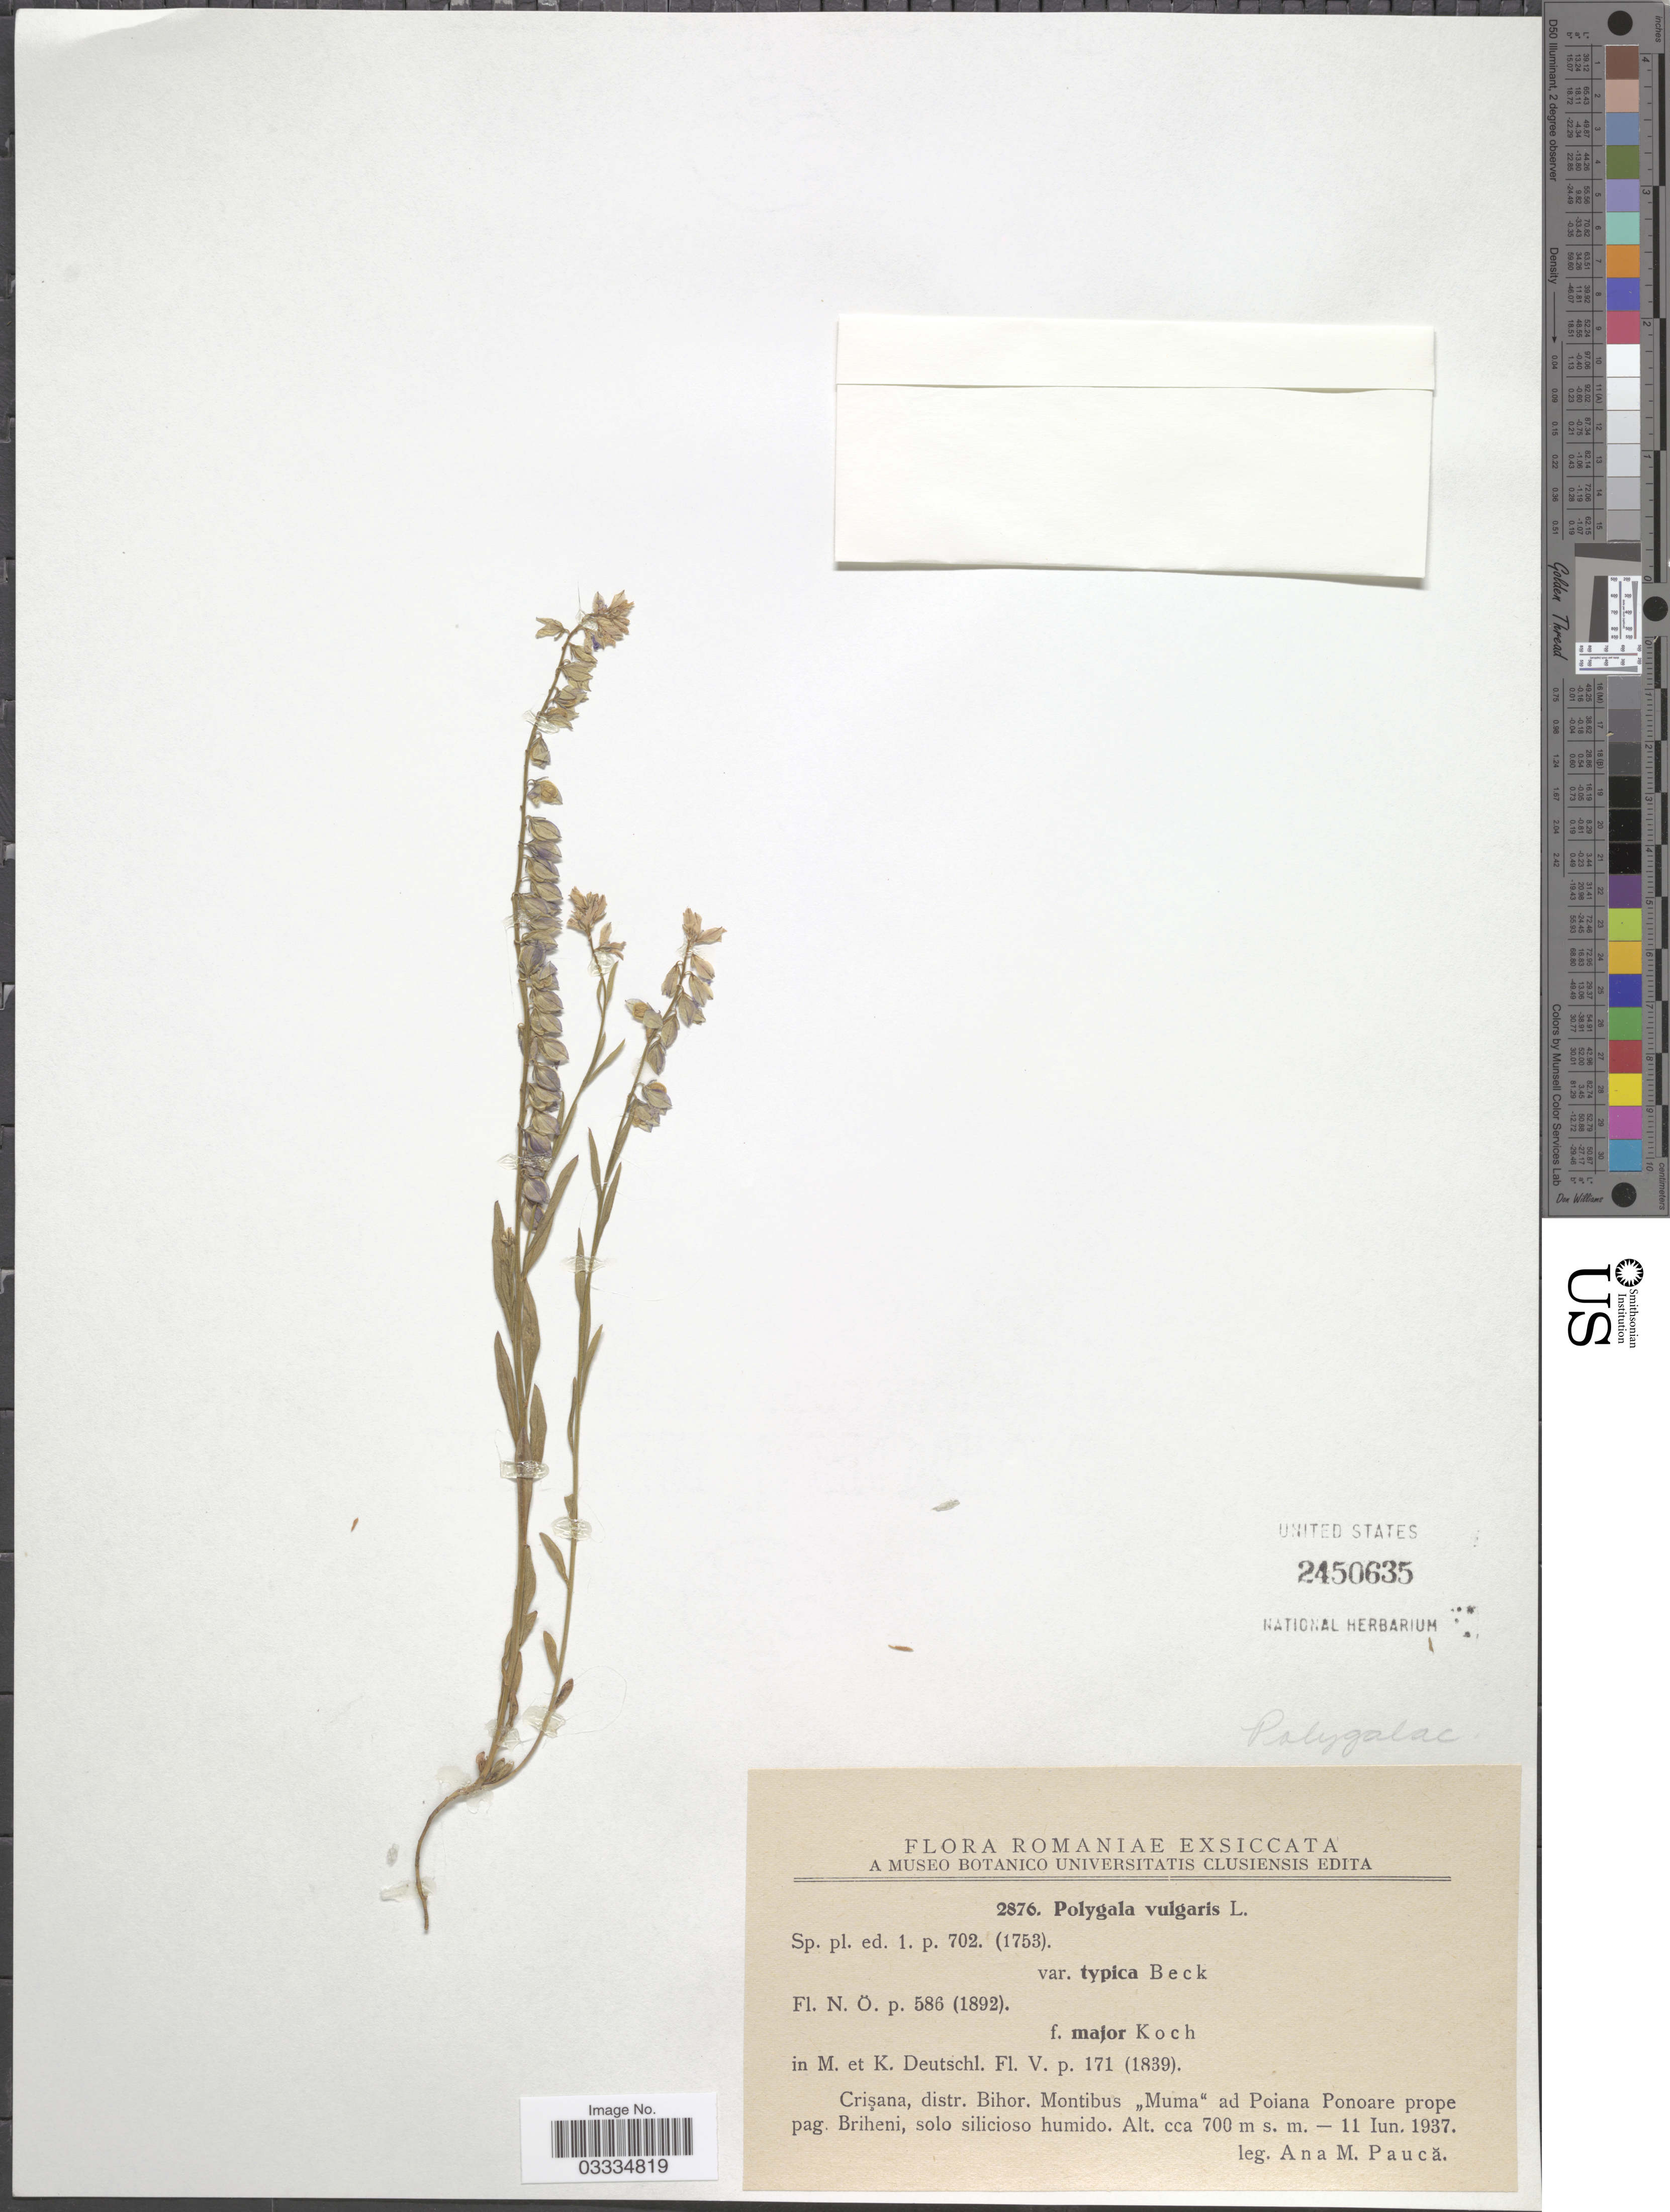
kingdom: Plantae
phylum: Tracheophyta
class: Magnoliopsida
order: Fabales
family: Polygalaceae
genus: Polygala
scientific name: Polygala vulgaris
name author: L.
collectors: A. Pauca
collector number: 2876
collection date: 1937-06-11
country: Romania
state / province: Bihor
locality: Crisana, distr. Bihor, Montibus ,,Muma' ad Poiana Ponoare prope pag. Briheni, solo silicioso humido.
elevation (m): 700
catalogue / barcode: US 2450635